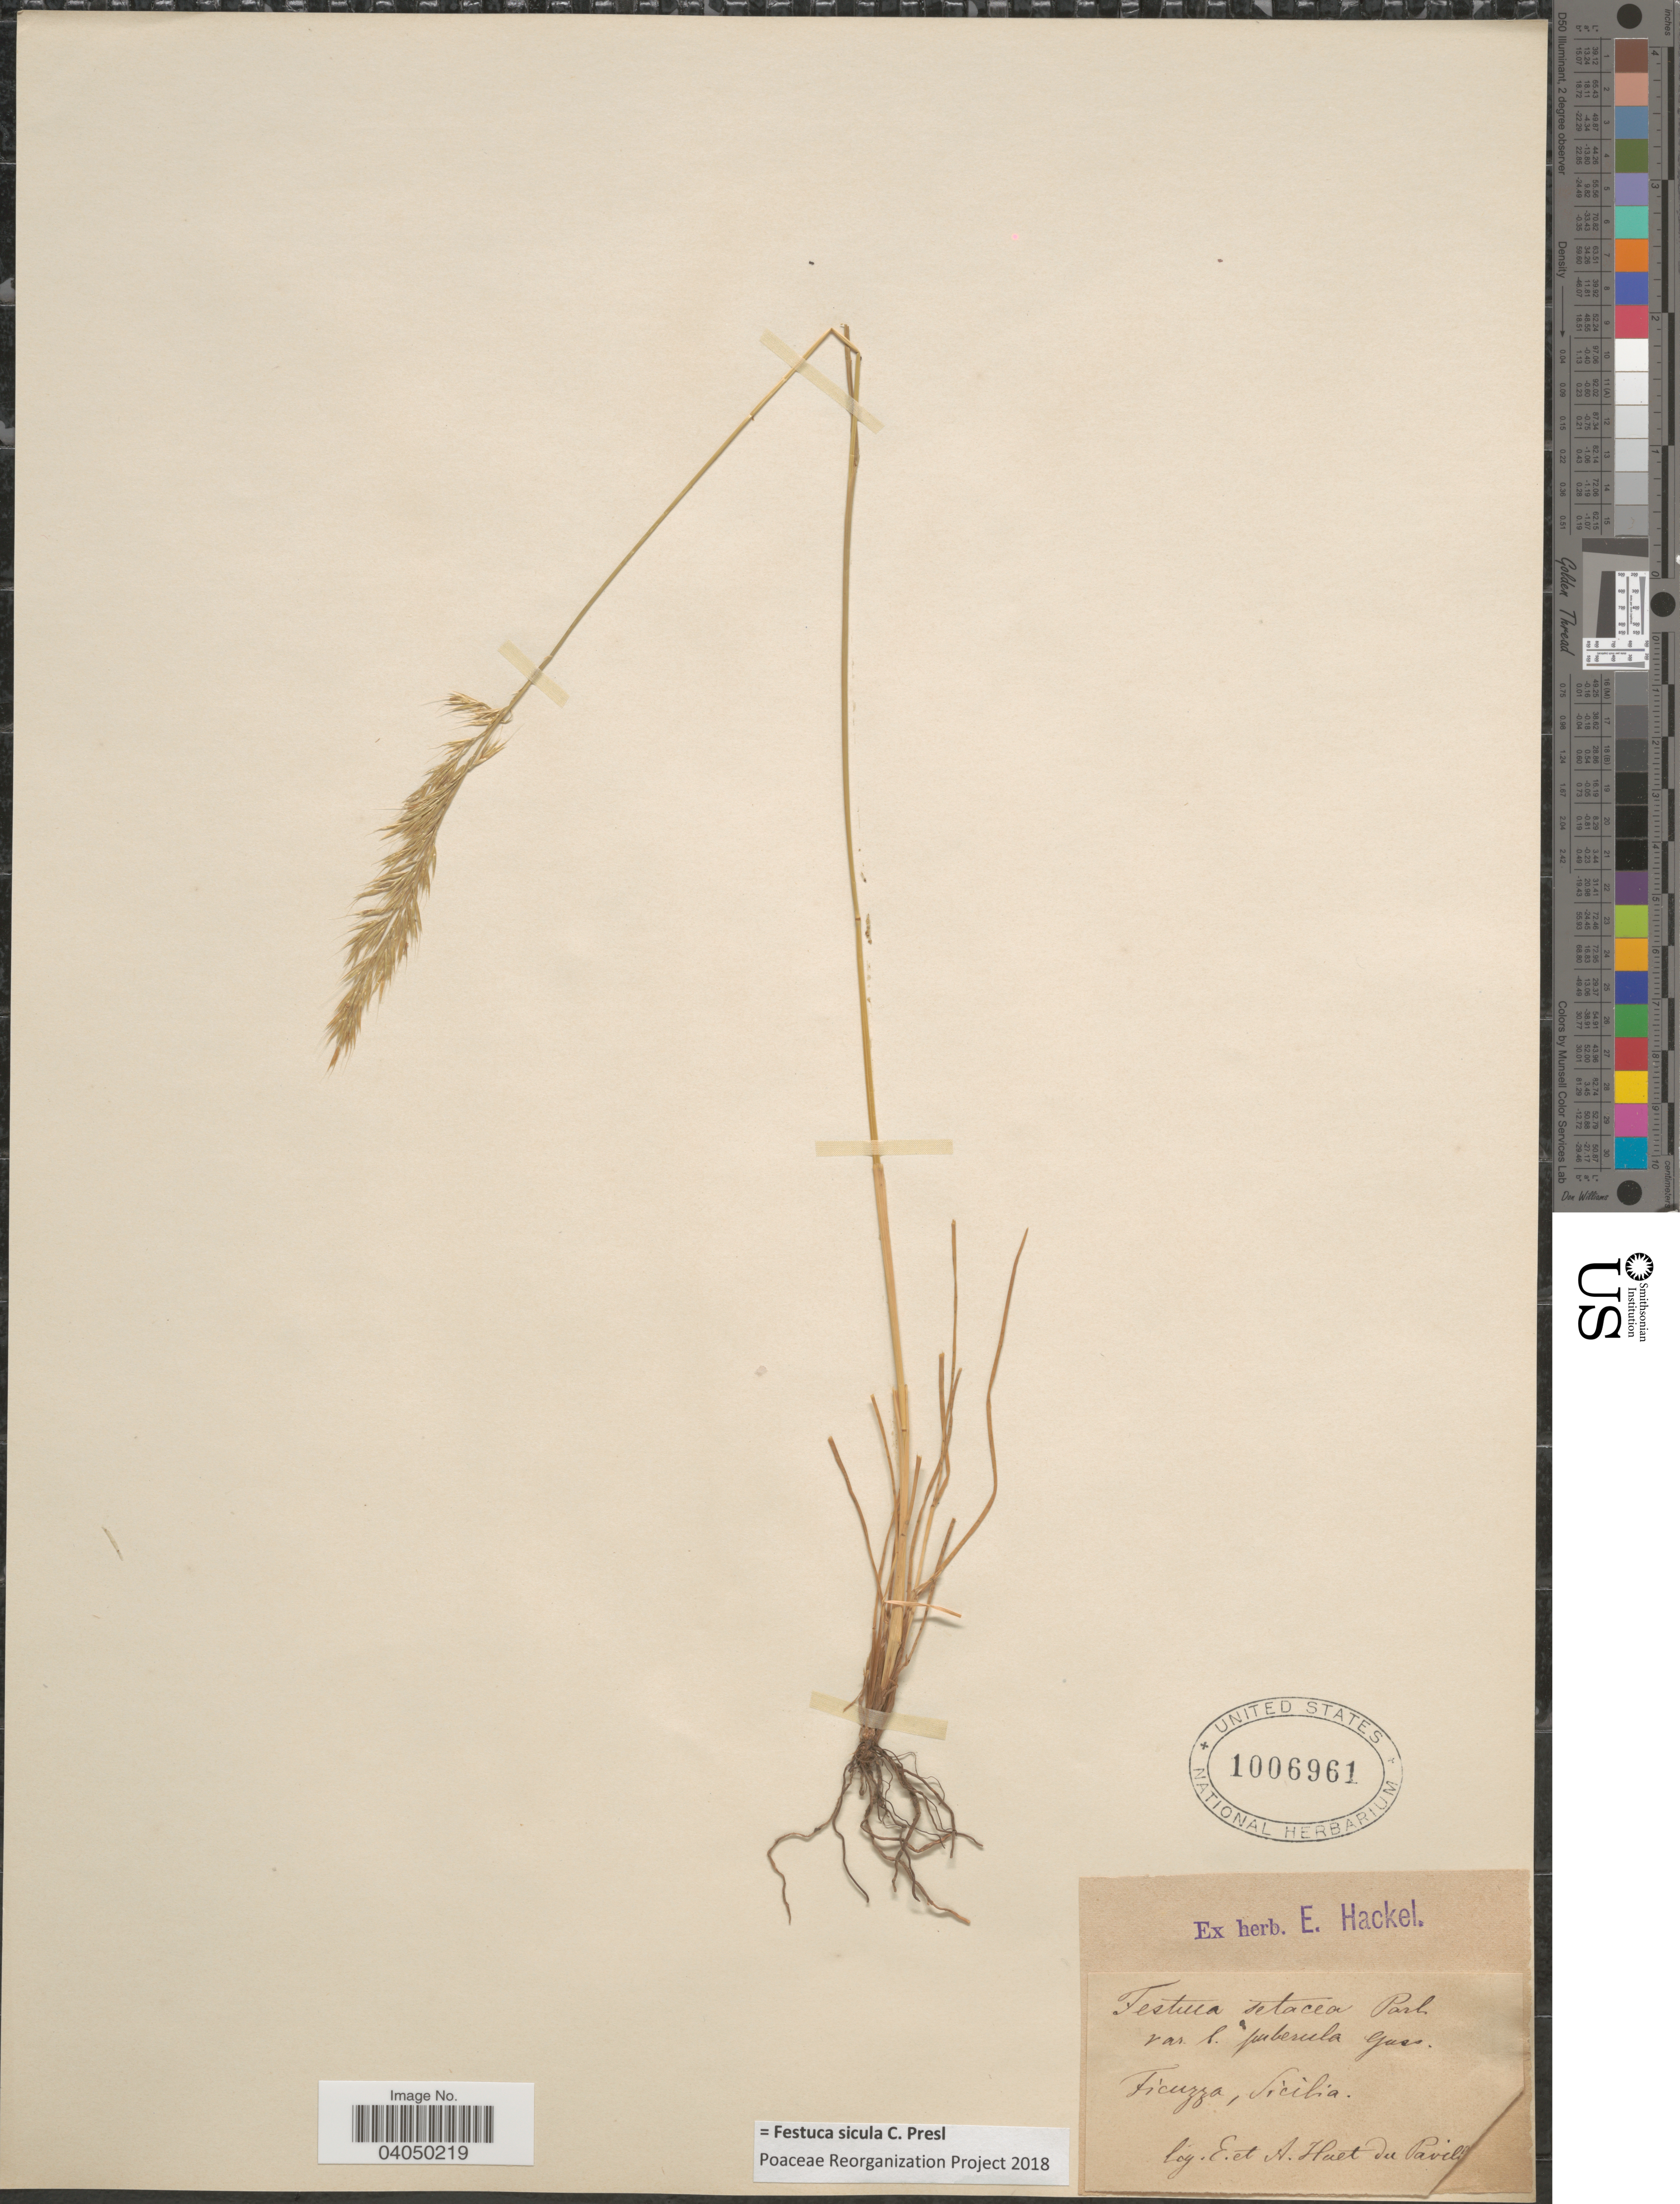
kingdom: Plantae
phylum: Tracheophyta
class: Liliopsida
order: Poales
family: Poaceae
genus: Festuca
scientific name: Festuca sicula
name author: C. Presl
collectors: E. Huet du Pavillon & A. Huet du Pavillon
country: Italy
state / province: Siciliana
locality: Ficuzza, Sicilia.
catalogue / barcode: US 1006961